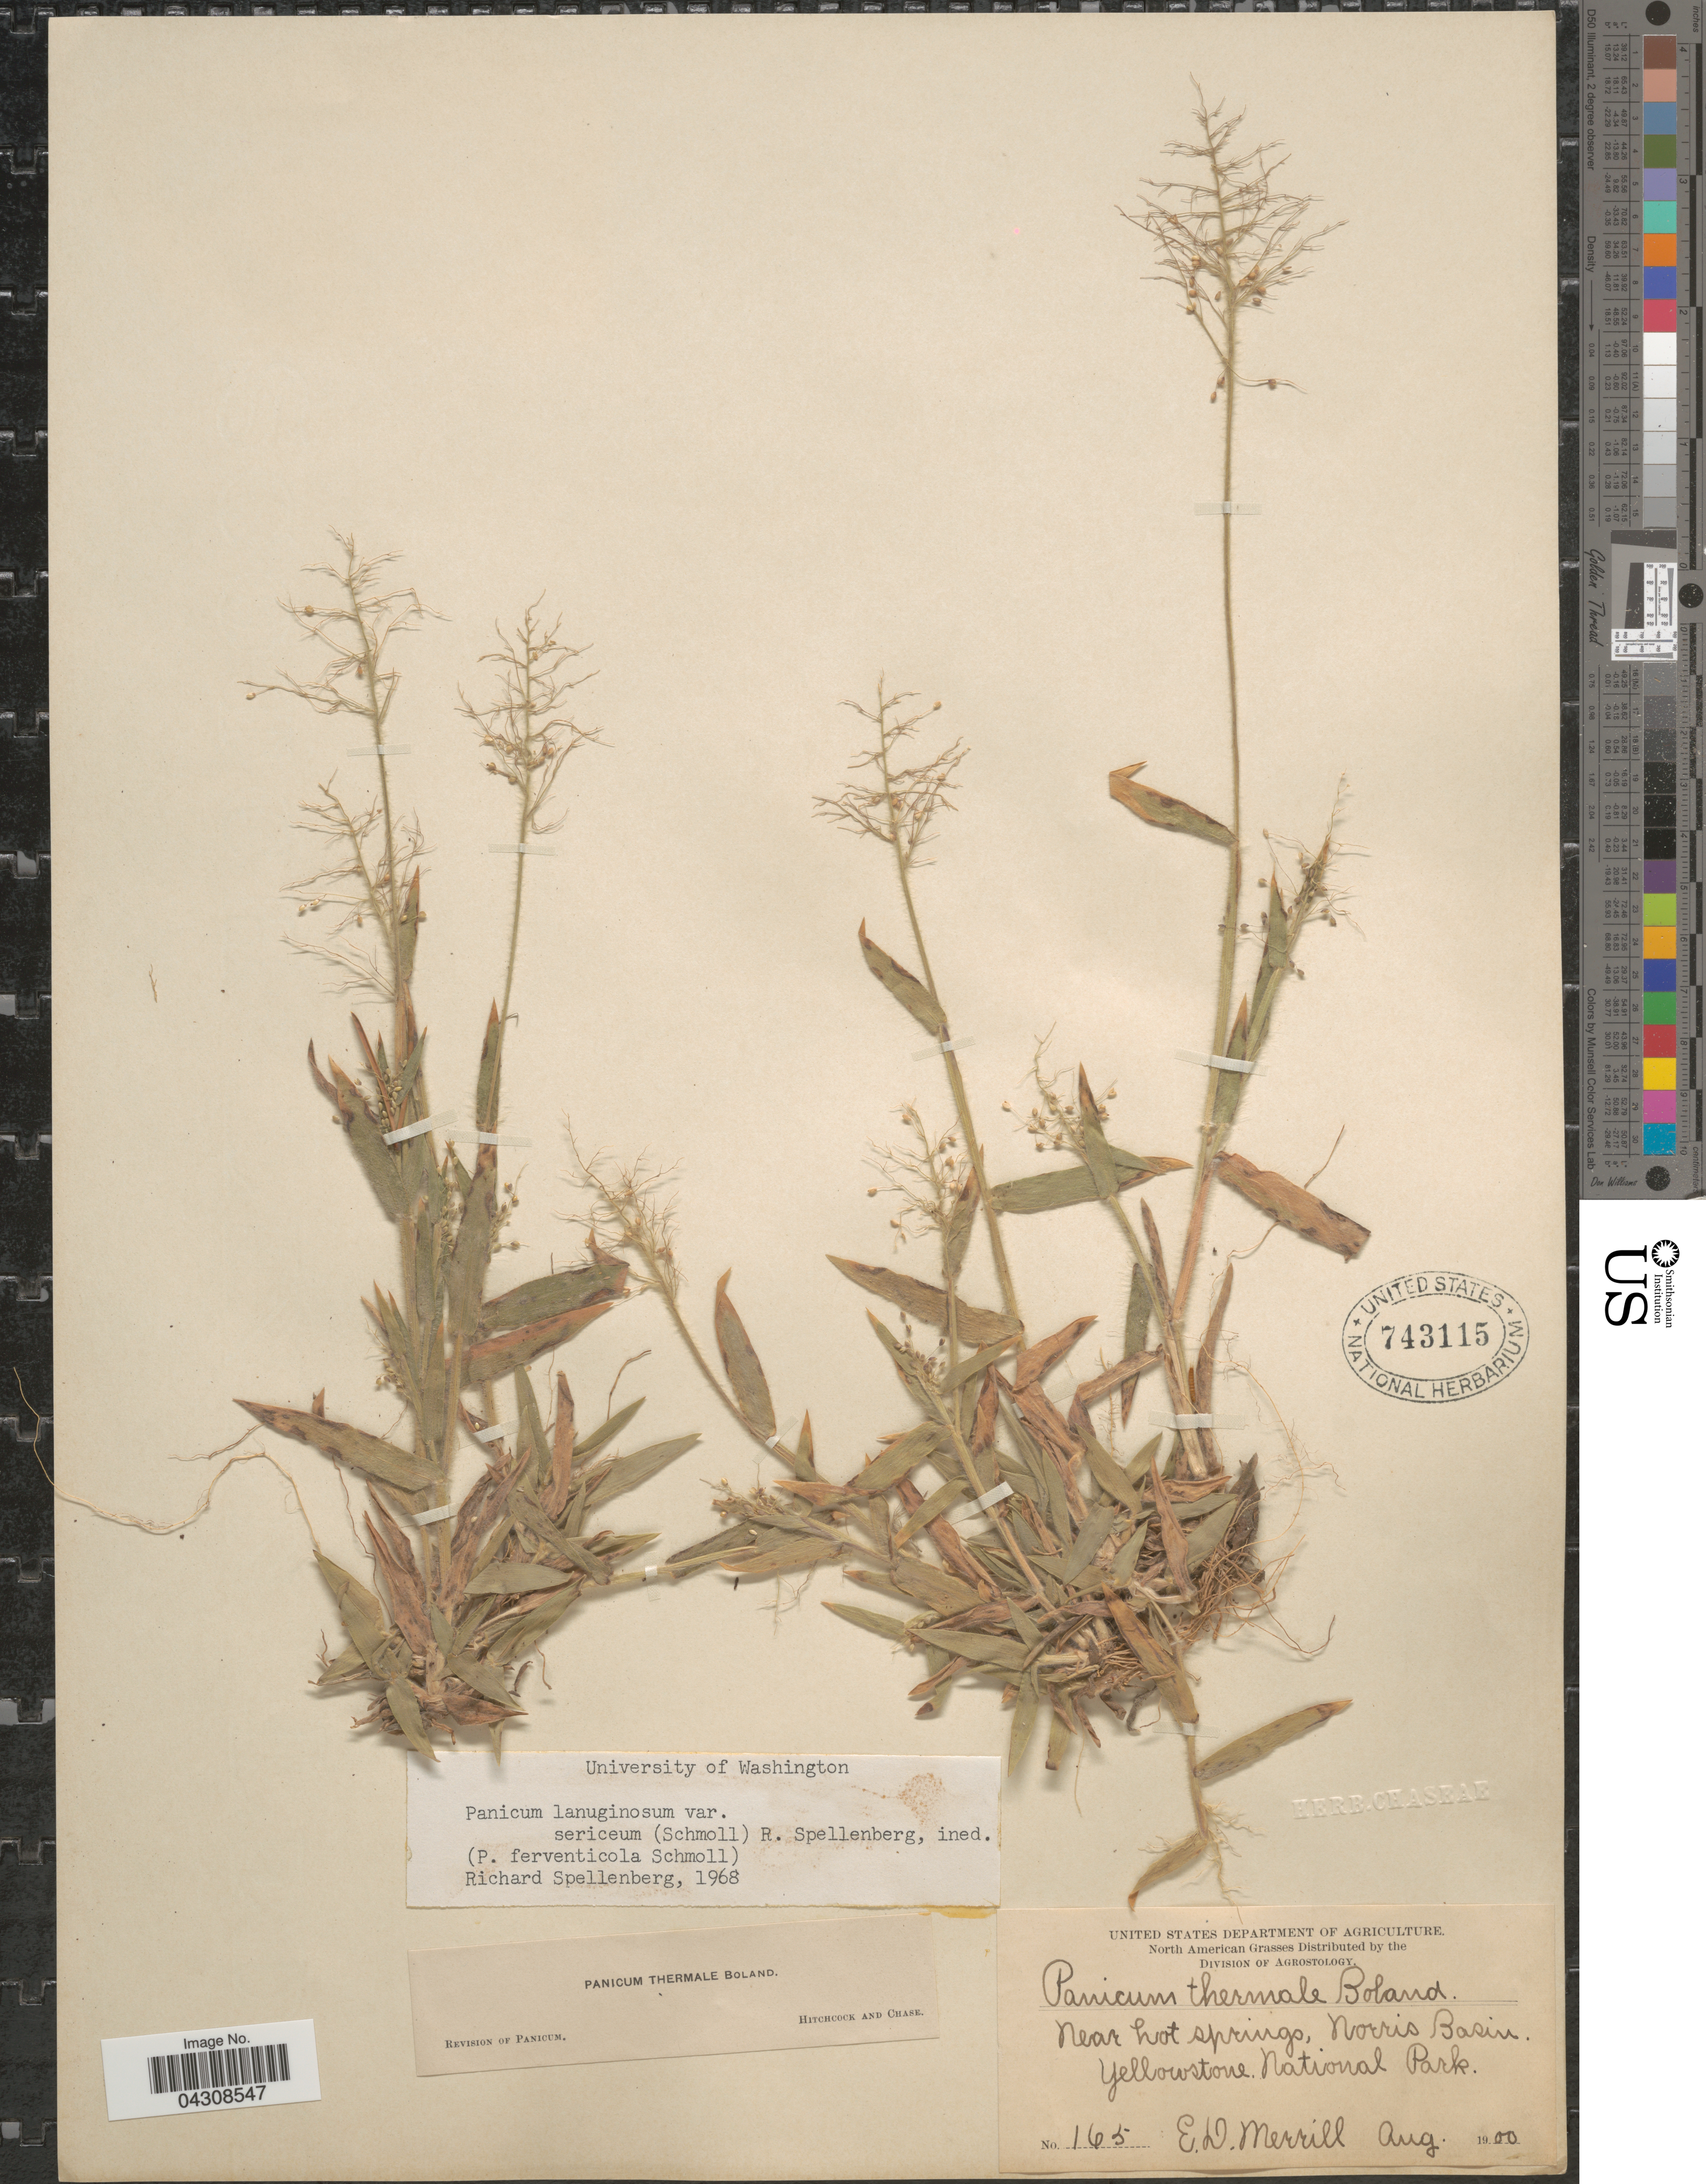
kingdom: Plantae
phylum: Tracheophyta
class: Liliopsida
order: Poales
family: Poaceae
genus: Dichanthelium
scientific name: Dichanthelium acuminatum var. acuminatum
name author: (Sw.) Gould & C.A. Clark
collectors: E. D. Merrill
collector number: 165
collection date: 1900-08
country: United States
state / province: Wyoming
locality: Near hot springs, Norris Basin. Yellowstone National Park.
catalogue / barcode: US 743115